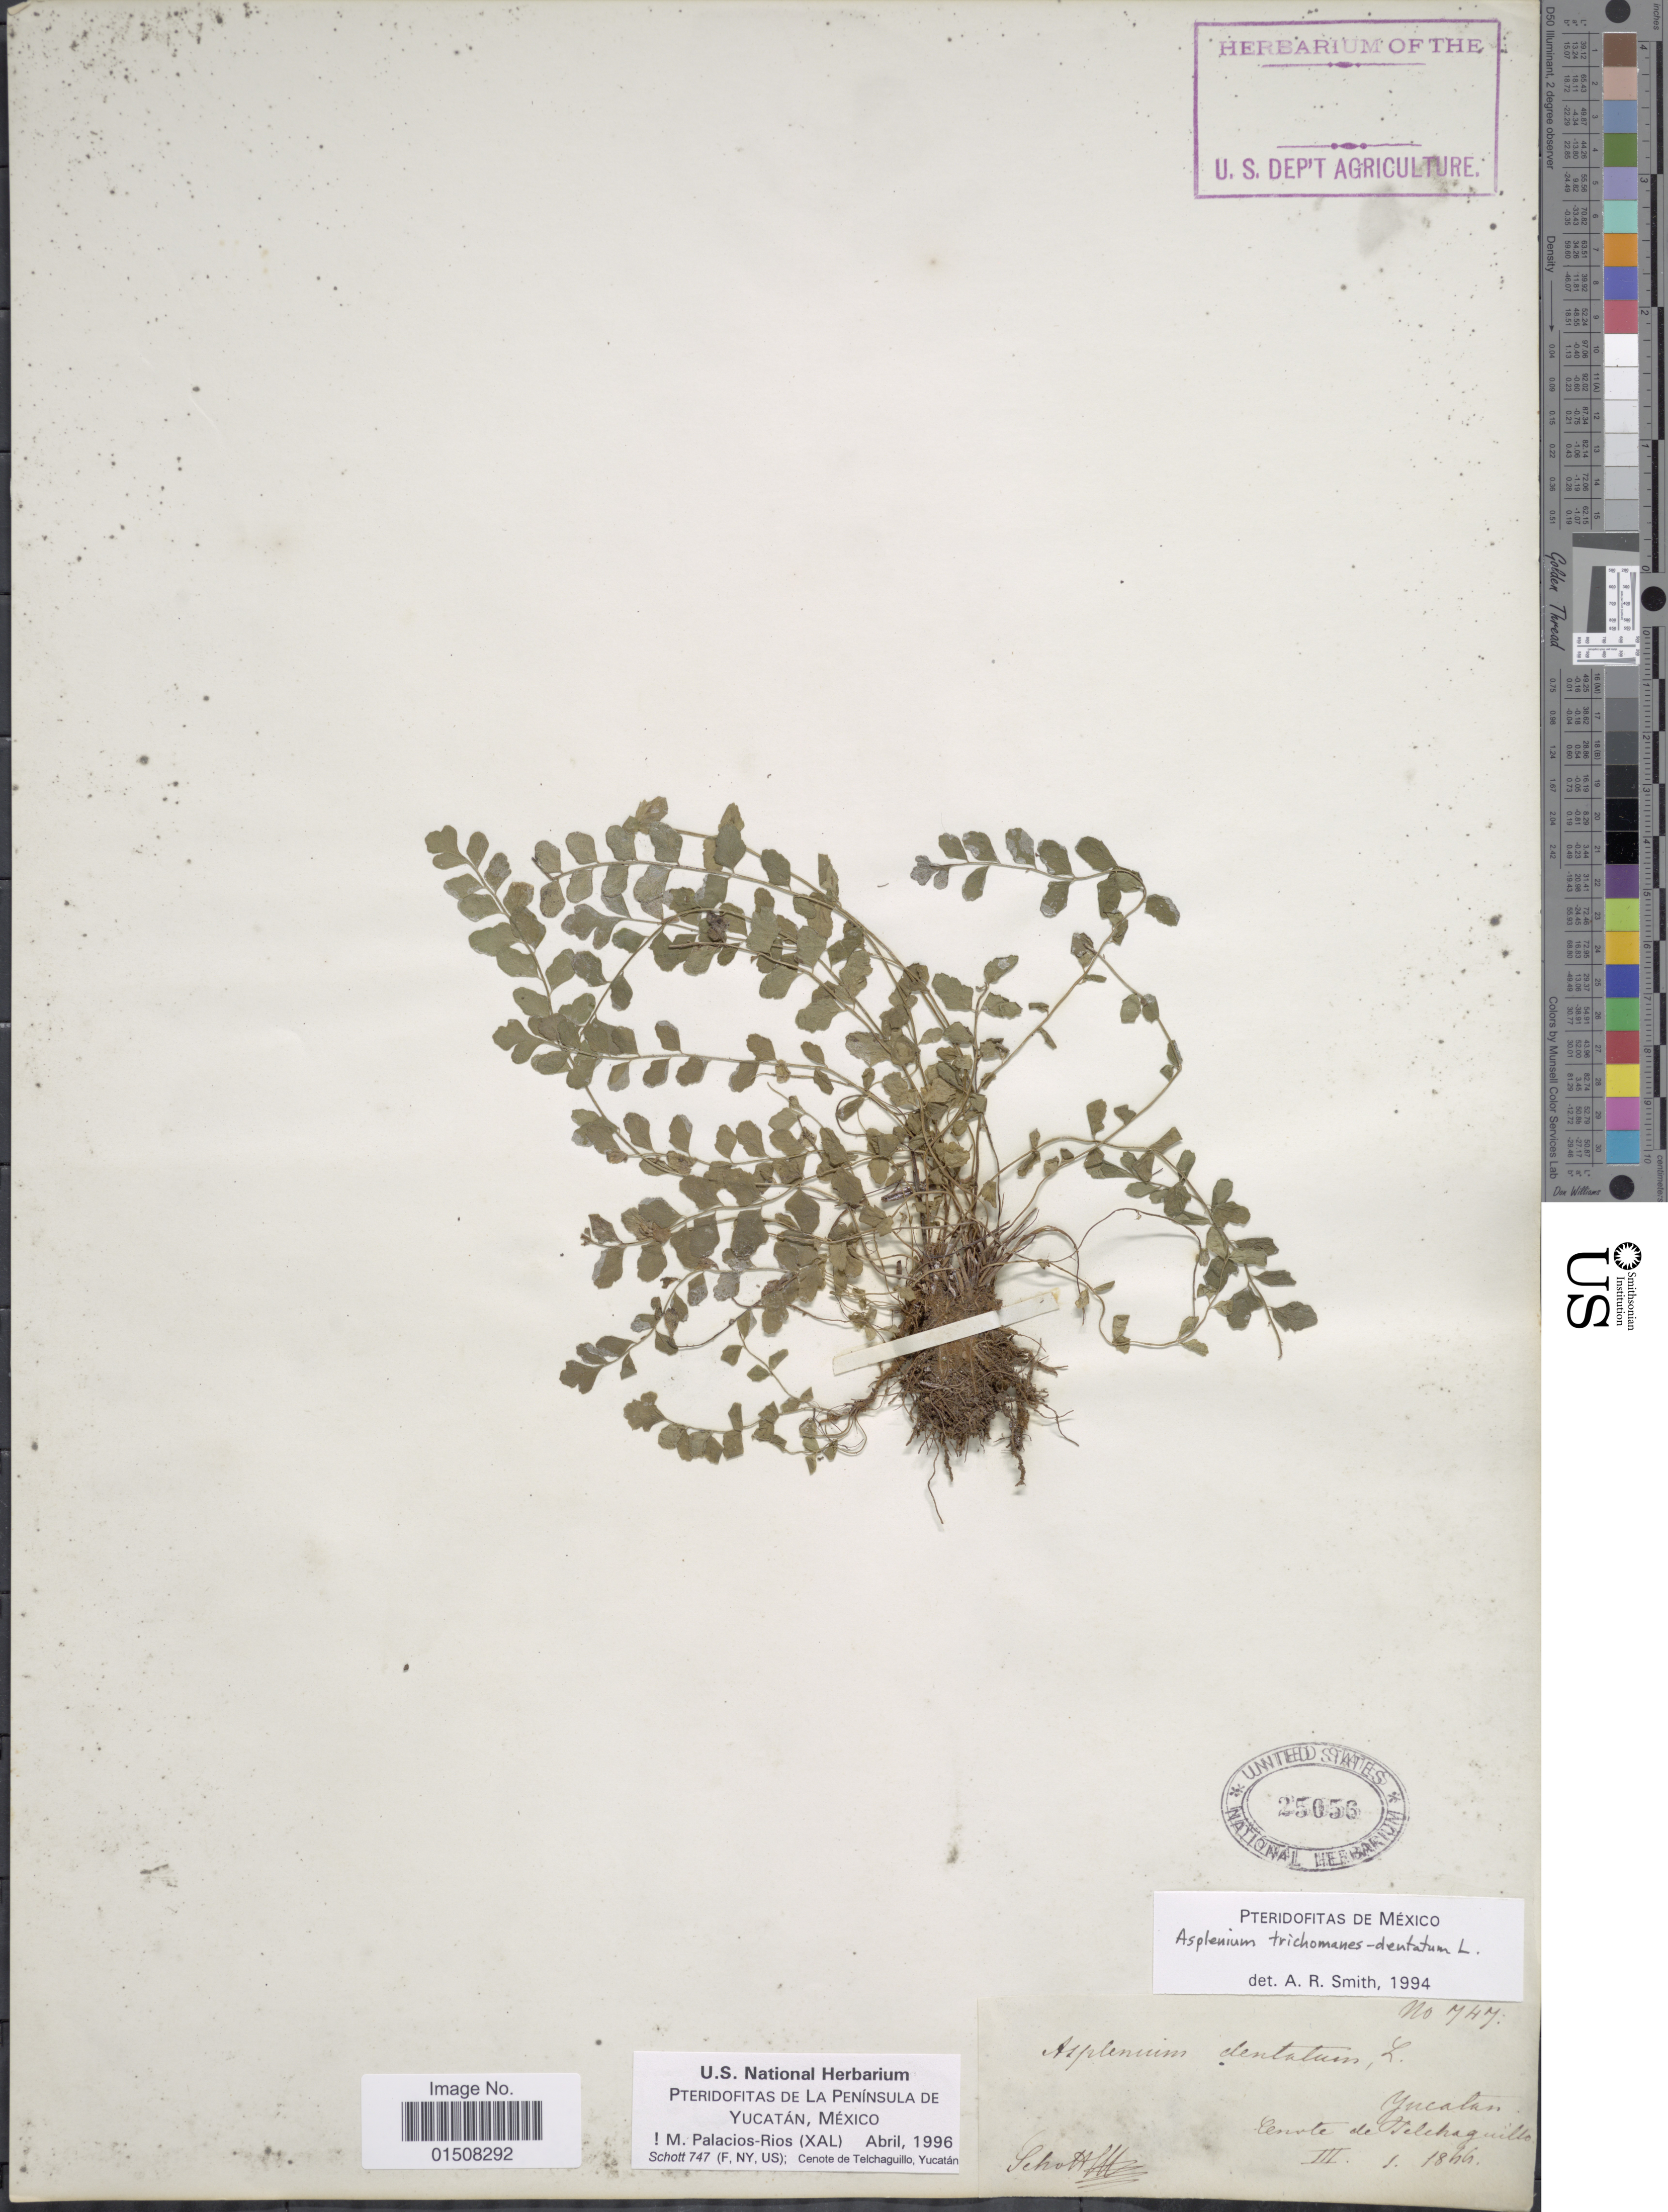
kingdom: Plantae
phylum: Tracheophyta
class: Polypodiopsida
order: Polypodiales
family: Aspleniaceae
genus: Asplenium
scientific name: Asplenium trichomanes-dentatum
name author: L.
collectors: A. L. Schott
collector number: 747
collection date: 1866-01-03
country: Mexico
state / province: Yucatán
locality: Cenote de Helechaguilo [interpreted]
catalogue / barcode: US 25056